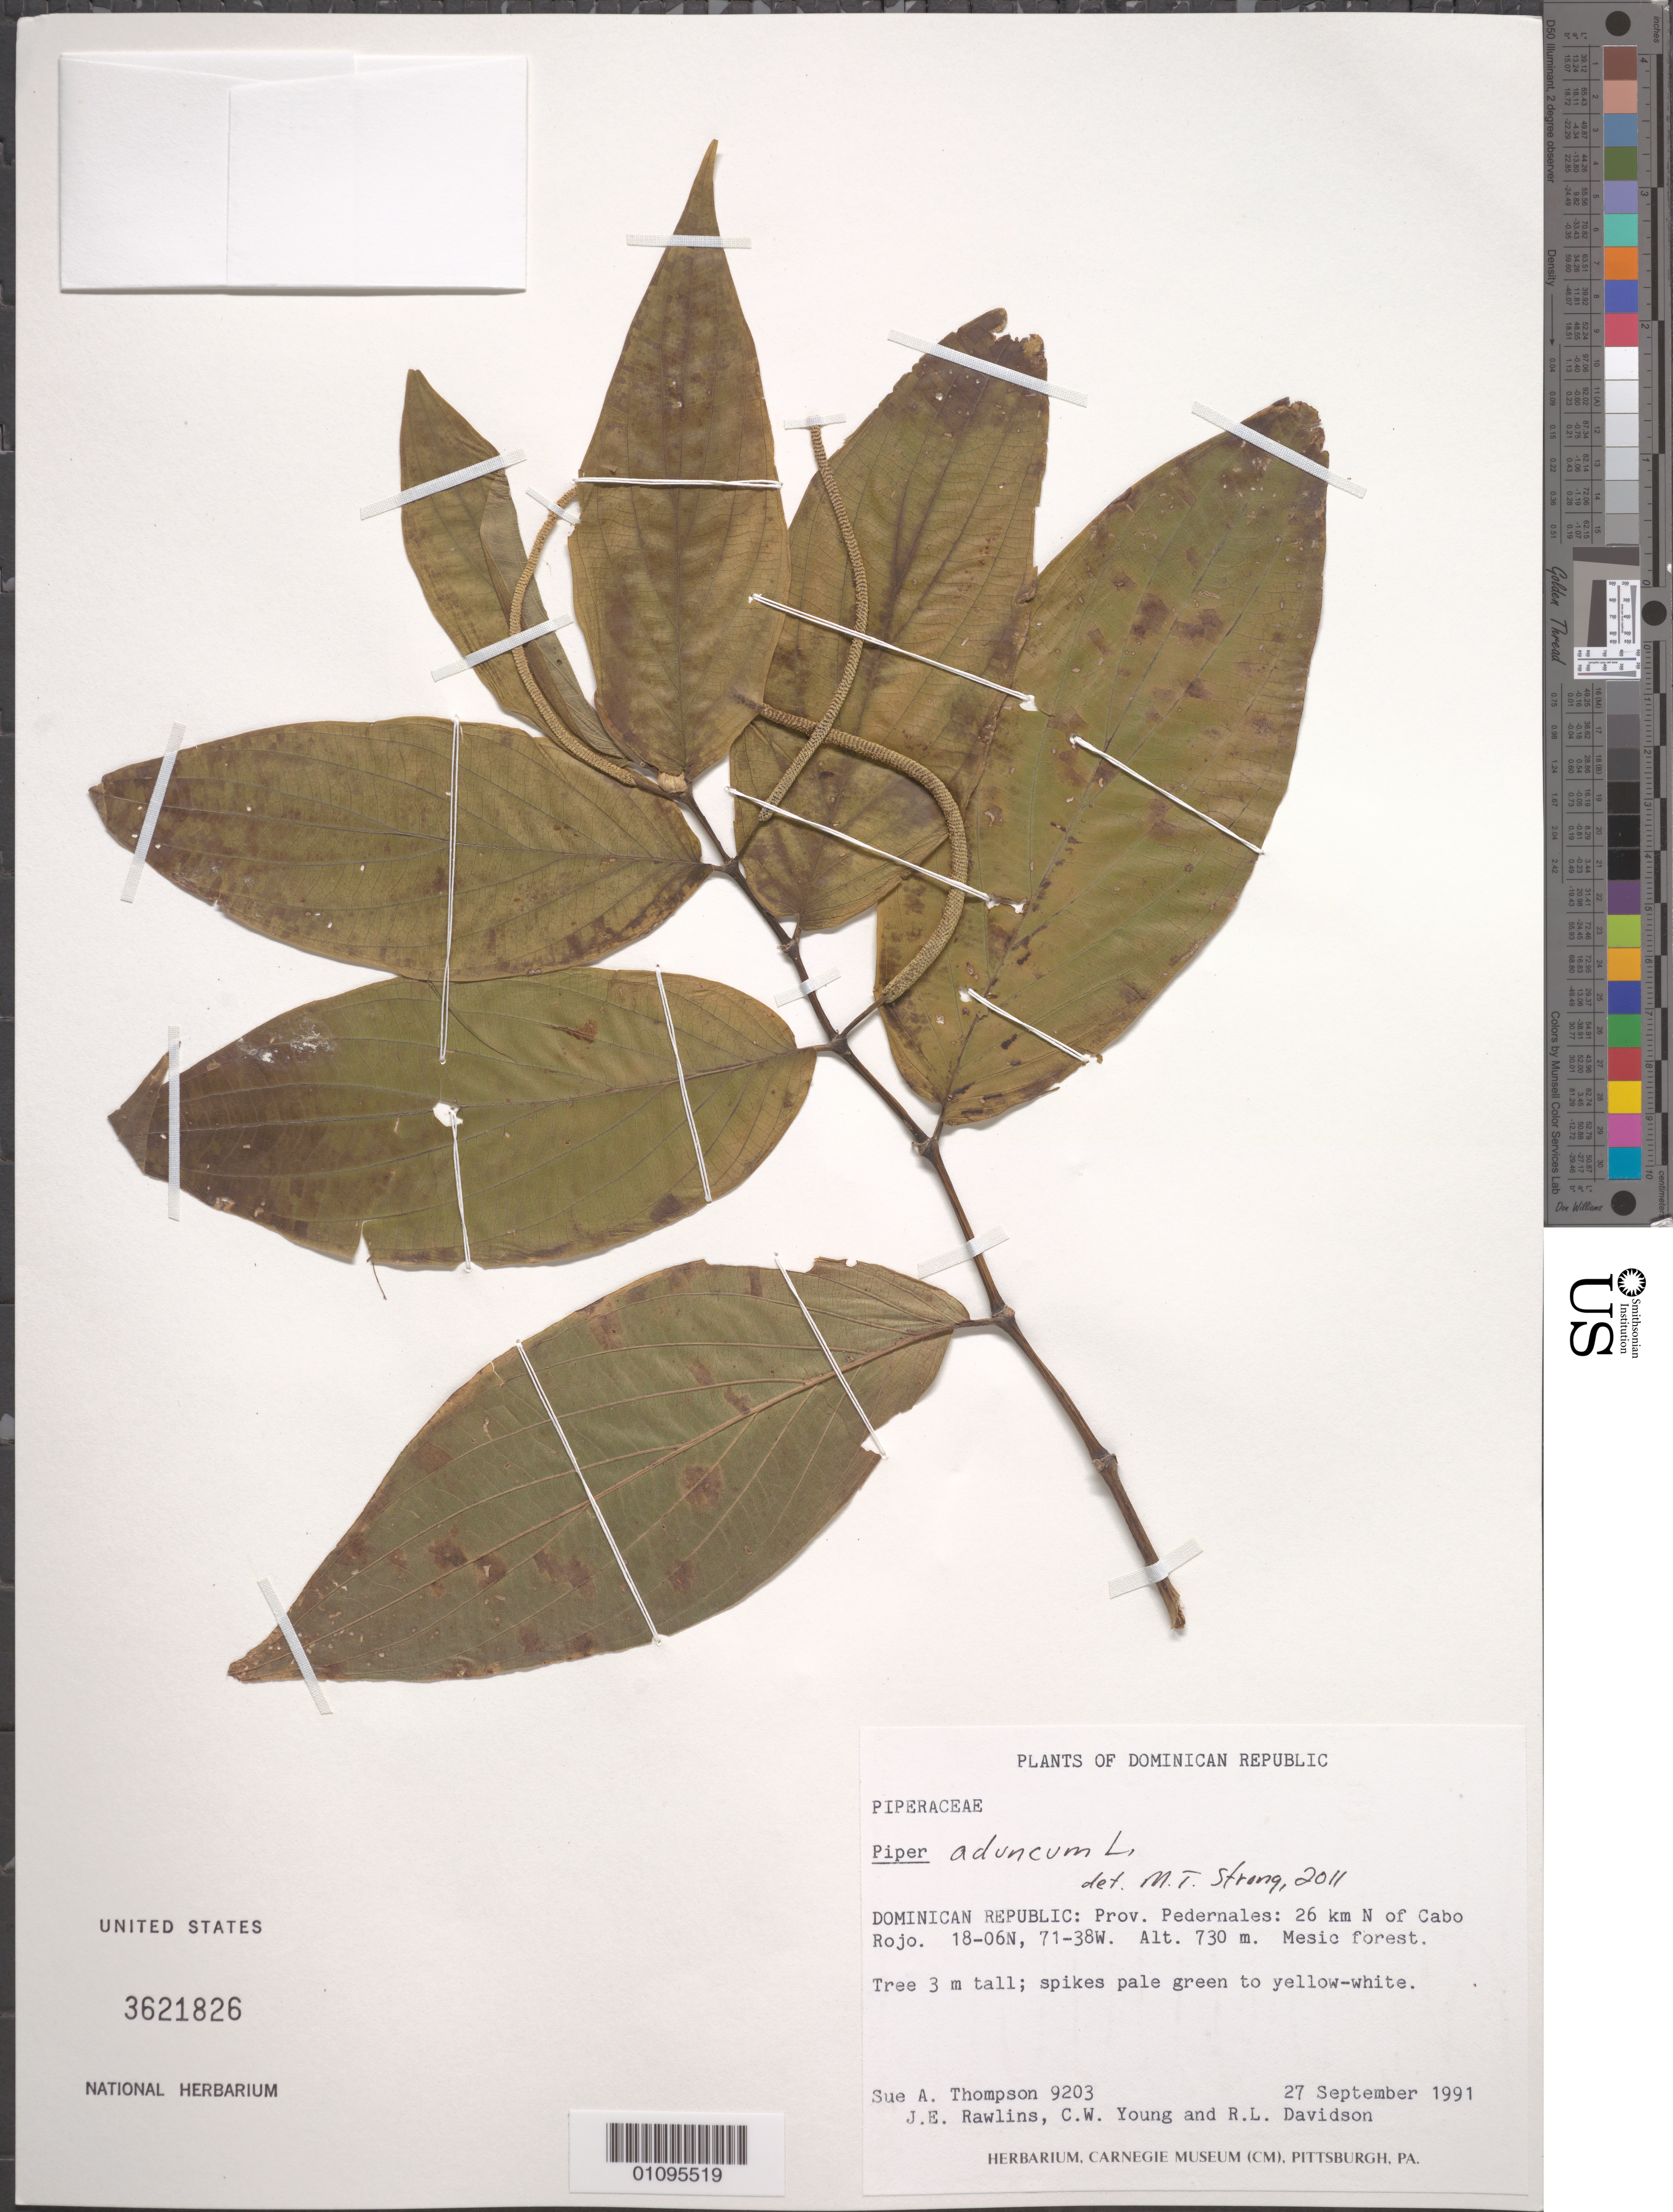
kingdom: Plantae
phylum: Tracheophyta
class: Magnoliopsida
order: Piperales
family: Piperaceae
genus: Piper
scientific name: Piper aduncum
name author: L.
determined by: Strong, M. T., (US), Smithsonian Institution - National Museum of Natural History (UNITED STATES)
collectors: S. A. Thompson, J. Rawlins, C. Young & R. Davidson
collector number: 9203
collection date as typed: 27 Sep 1991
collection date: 1991-09-27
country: Dominican Republic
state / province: Pedernales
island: Hispaniola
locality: Cabo Rojo, 26 km N of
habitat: Mesic forest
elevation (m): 730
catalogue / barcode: US 3621826